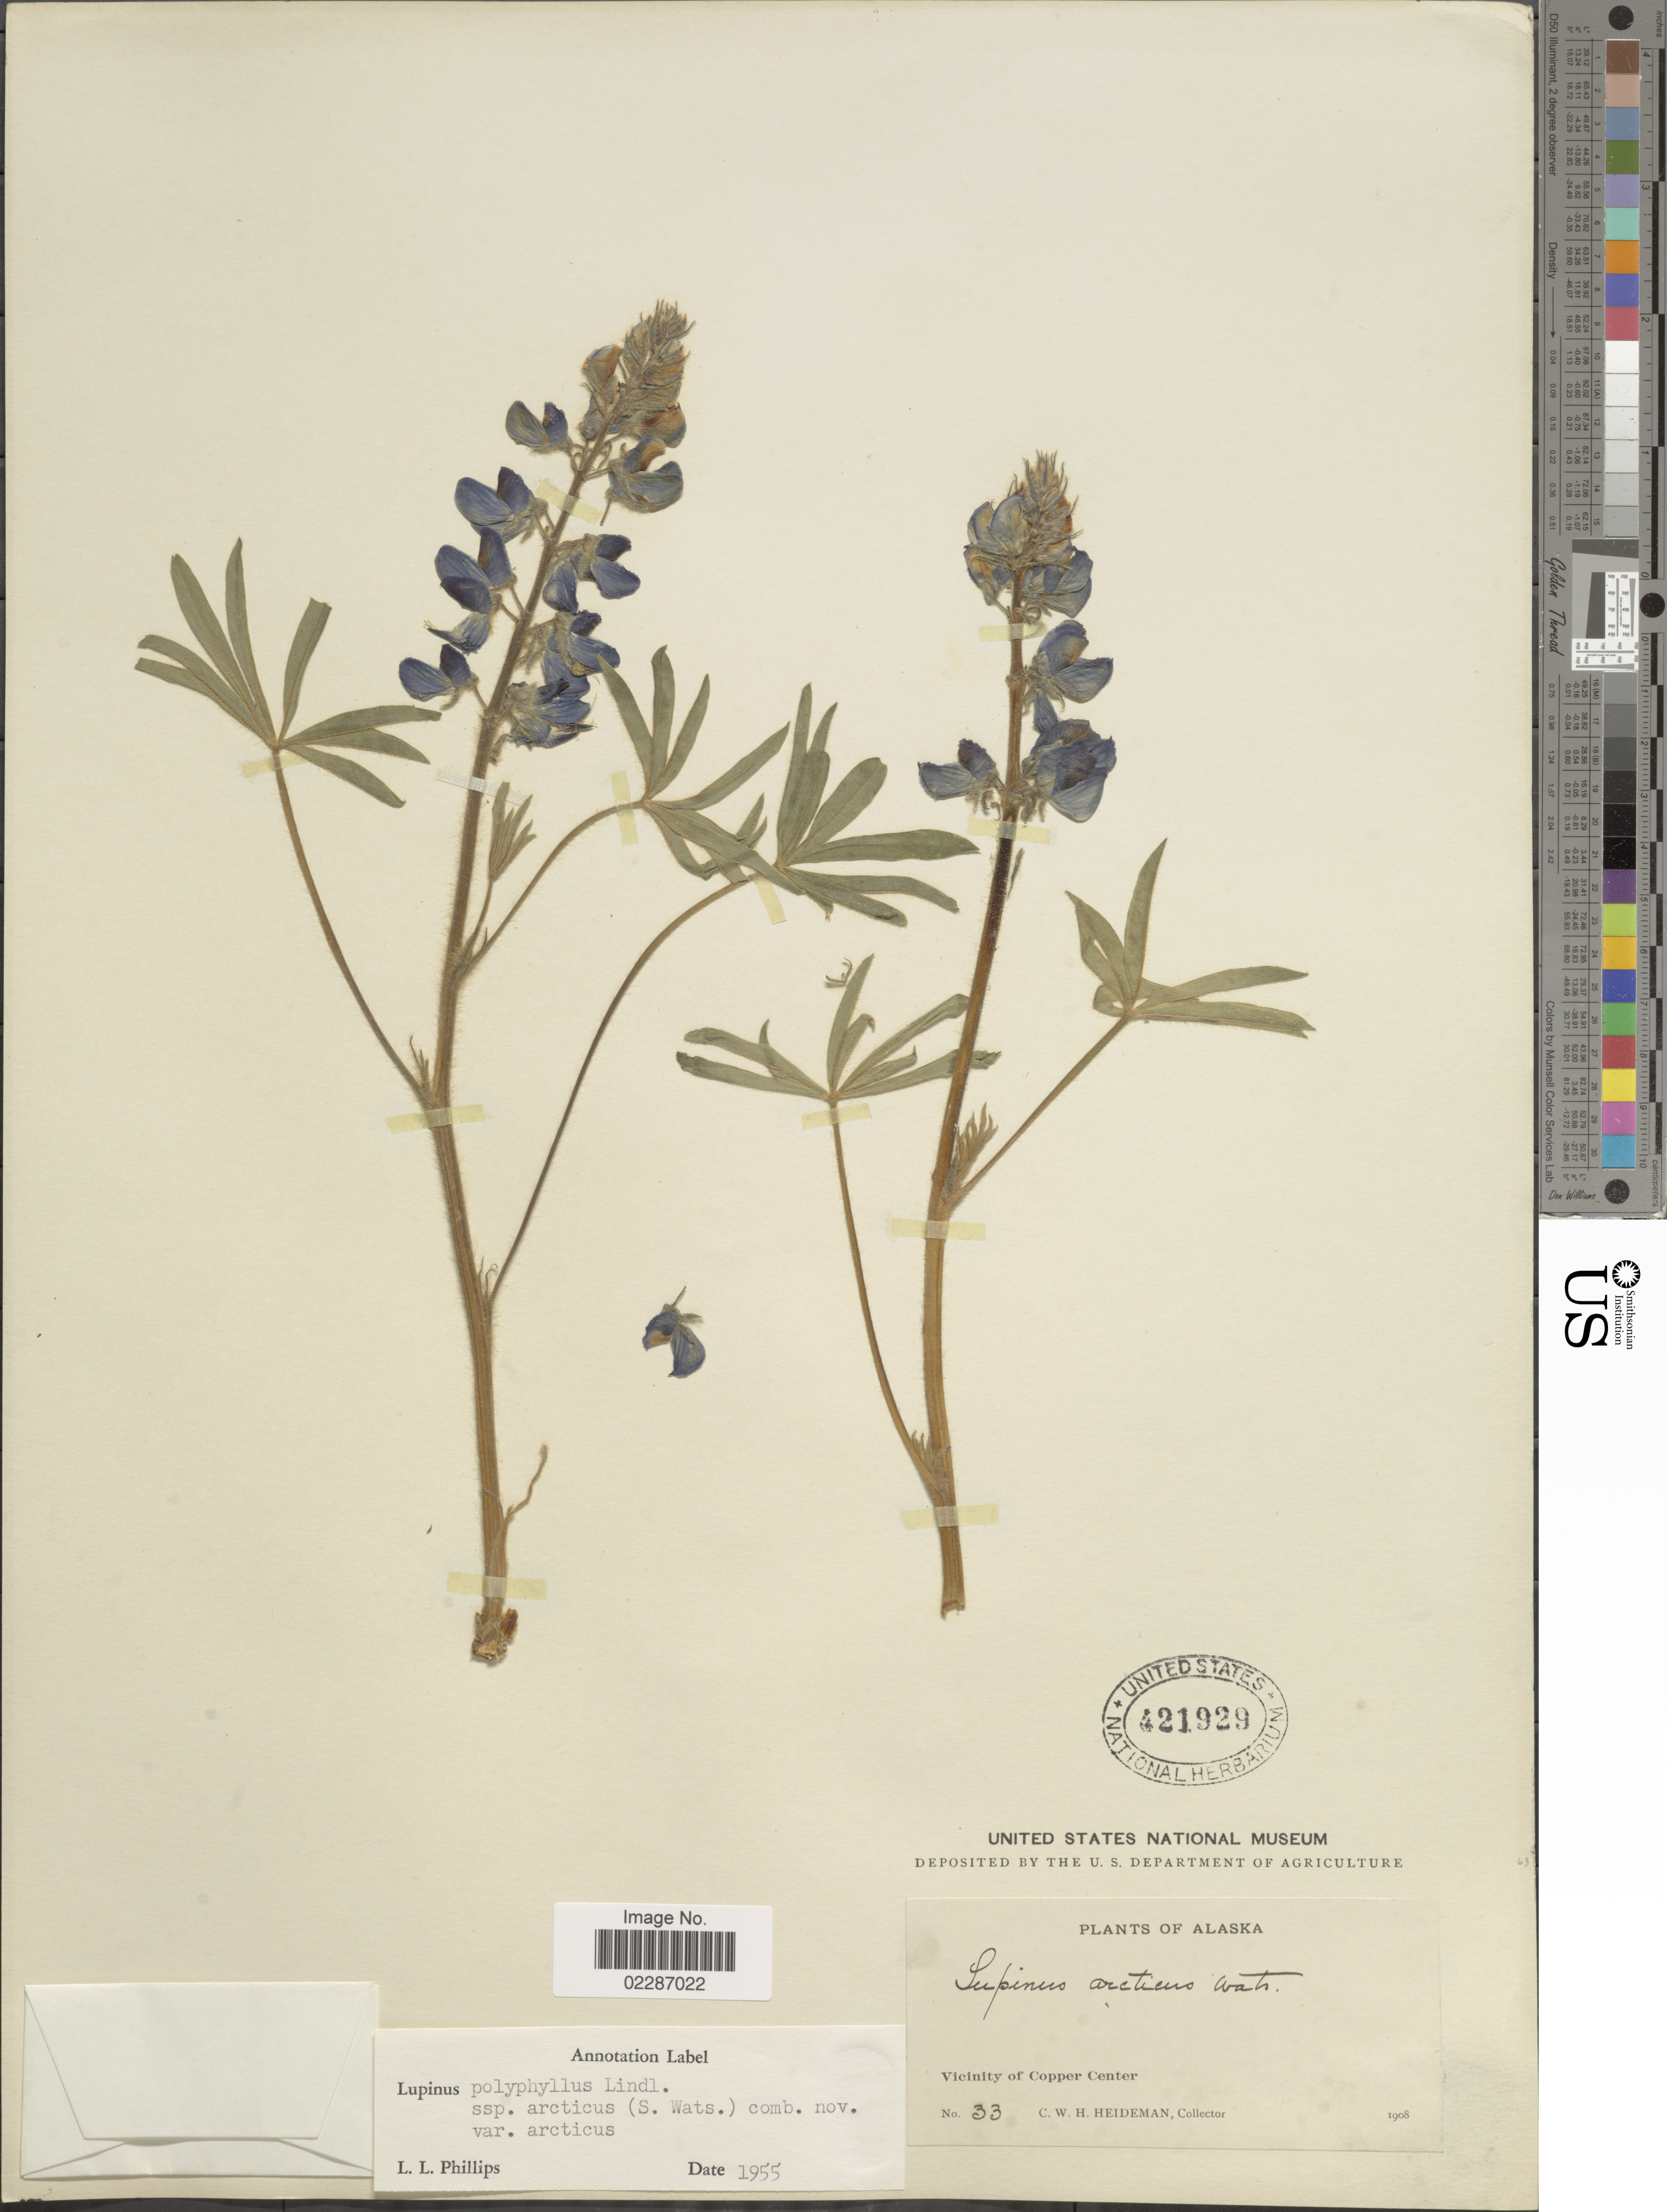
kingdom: Plantae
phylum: Tracheophyta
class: Magnoliopsida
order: Fabales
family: Fabaceae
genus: Lupinus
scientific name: Lupinus arcticus subsp. arcticus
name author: S. Watson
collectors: C. Heideman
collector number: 33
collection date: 1908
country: United States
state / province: Alaska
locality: Vicinity of Copper Center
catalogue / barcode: US 421929